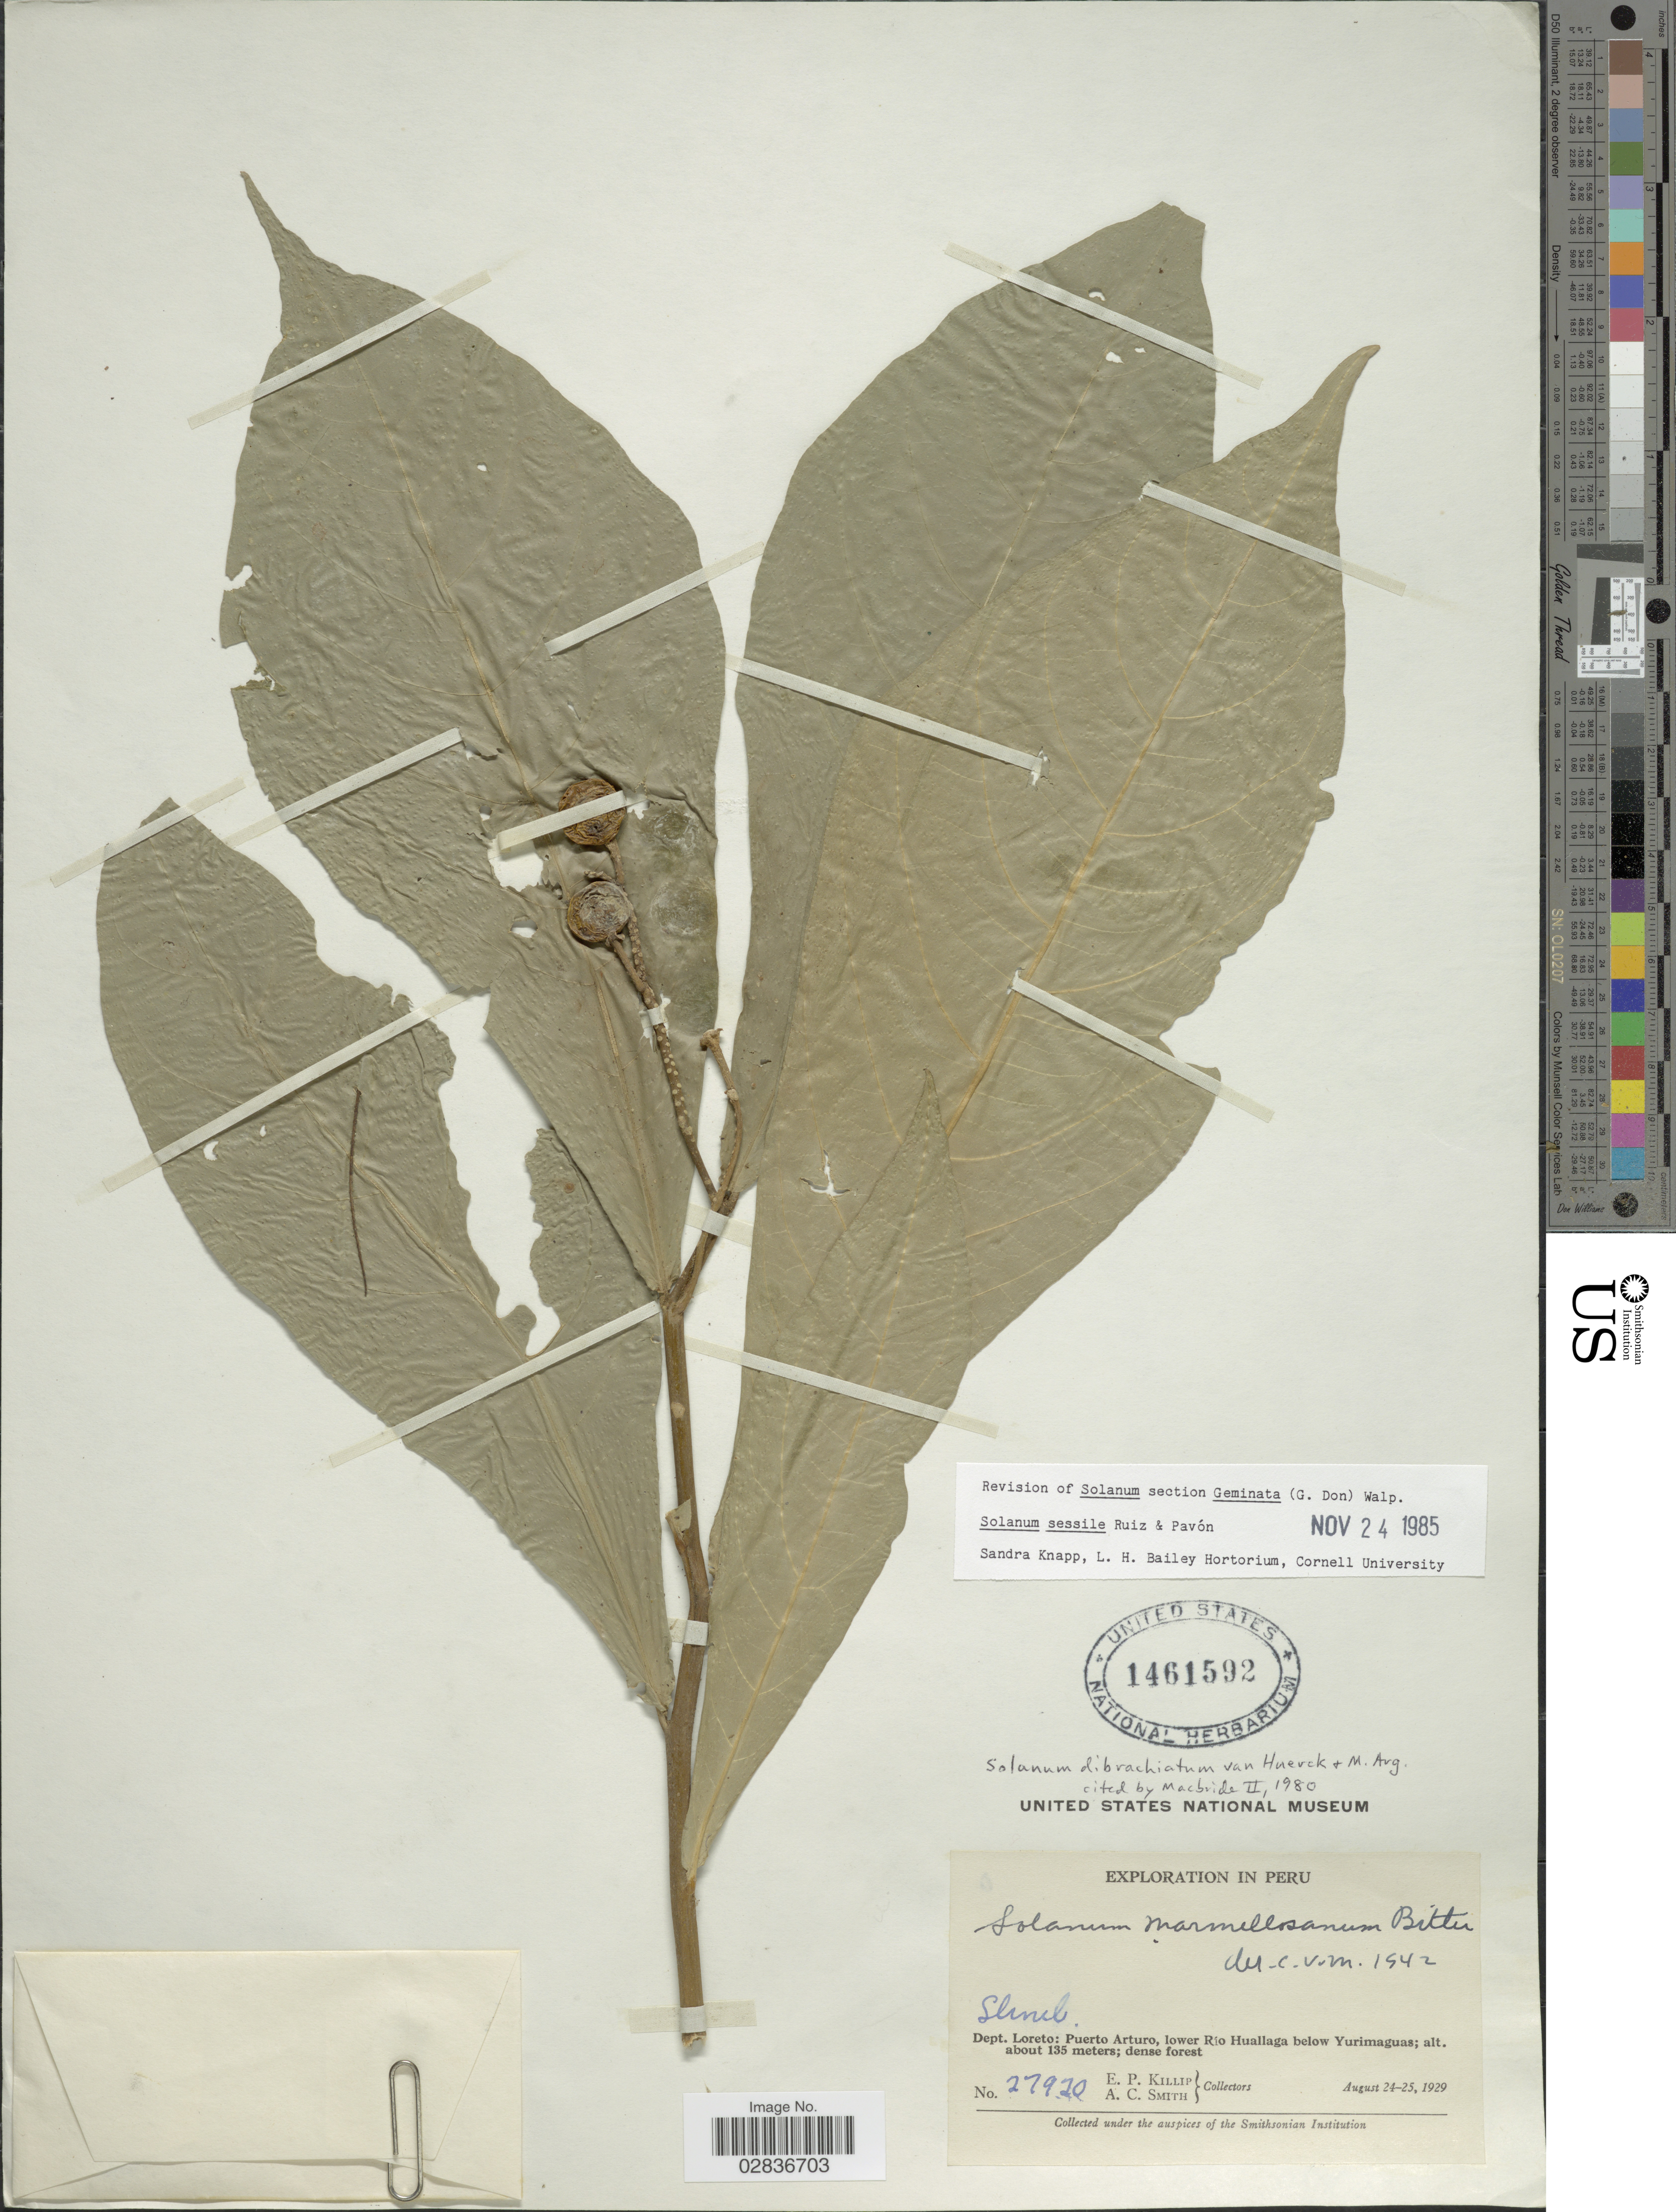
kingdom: Plantae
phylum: Tracheophyta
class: Magnoliopsida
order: Solanales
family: Solanaceae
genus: Solanum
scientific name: Solanum sessile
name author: Dunal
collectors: E. P. Killip & A. C. Smith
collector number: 27920*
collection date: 1929-08-24/1929-08-25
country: Peru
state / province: Loreto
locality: Dept. Loretp: Puerto Arturo, lower Río Huallaga below Yurimaguas.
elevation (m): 135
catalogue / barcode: US 1461592